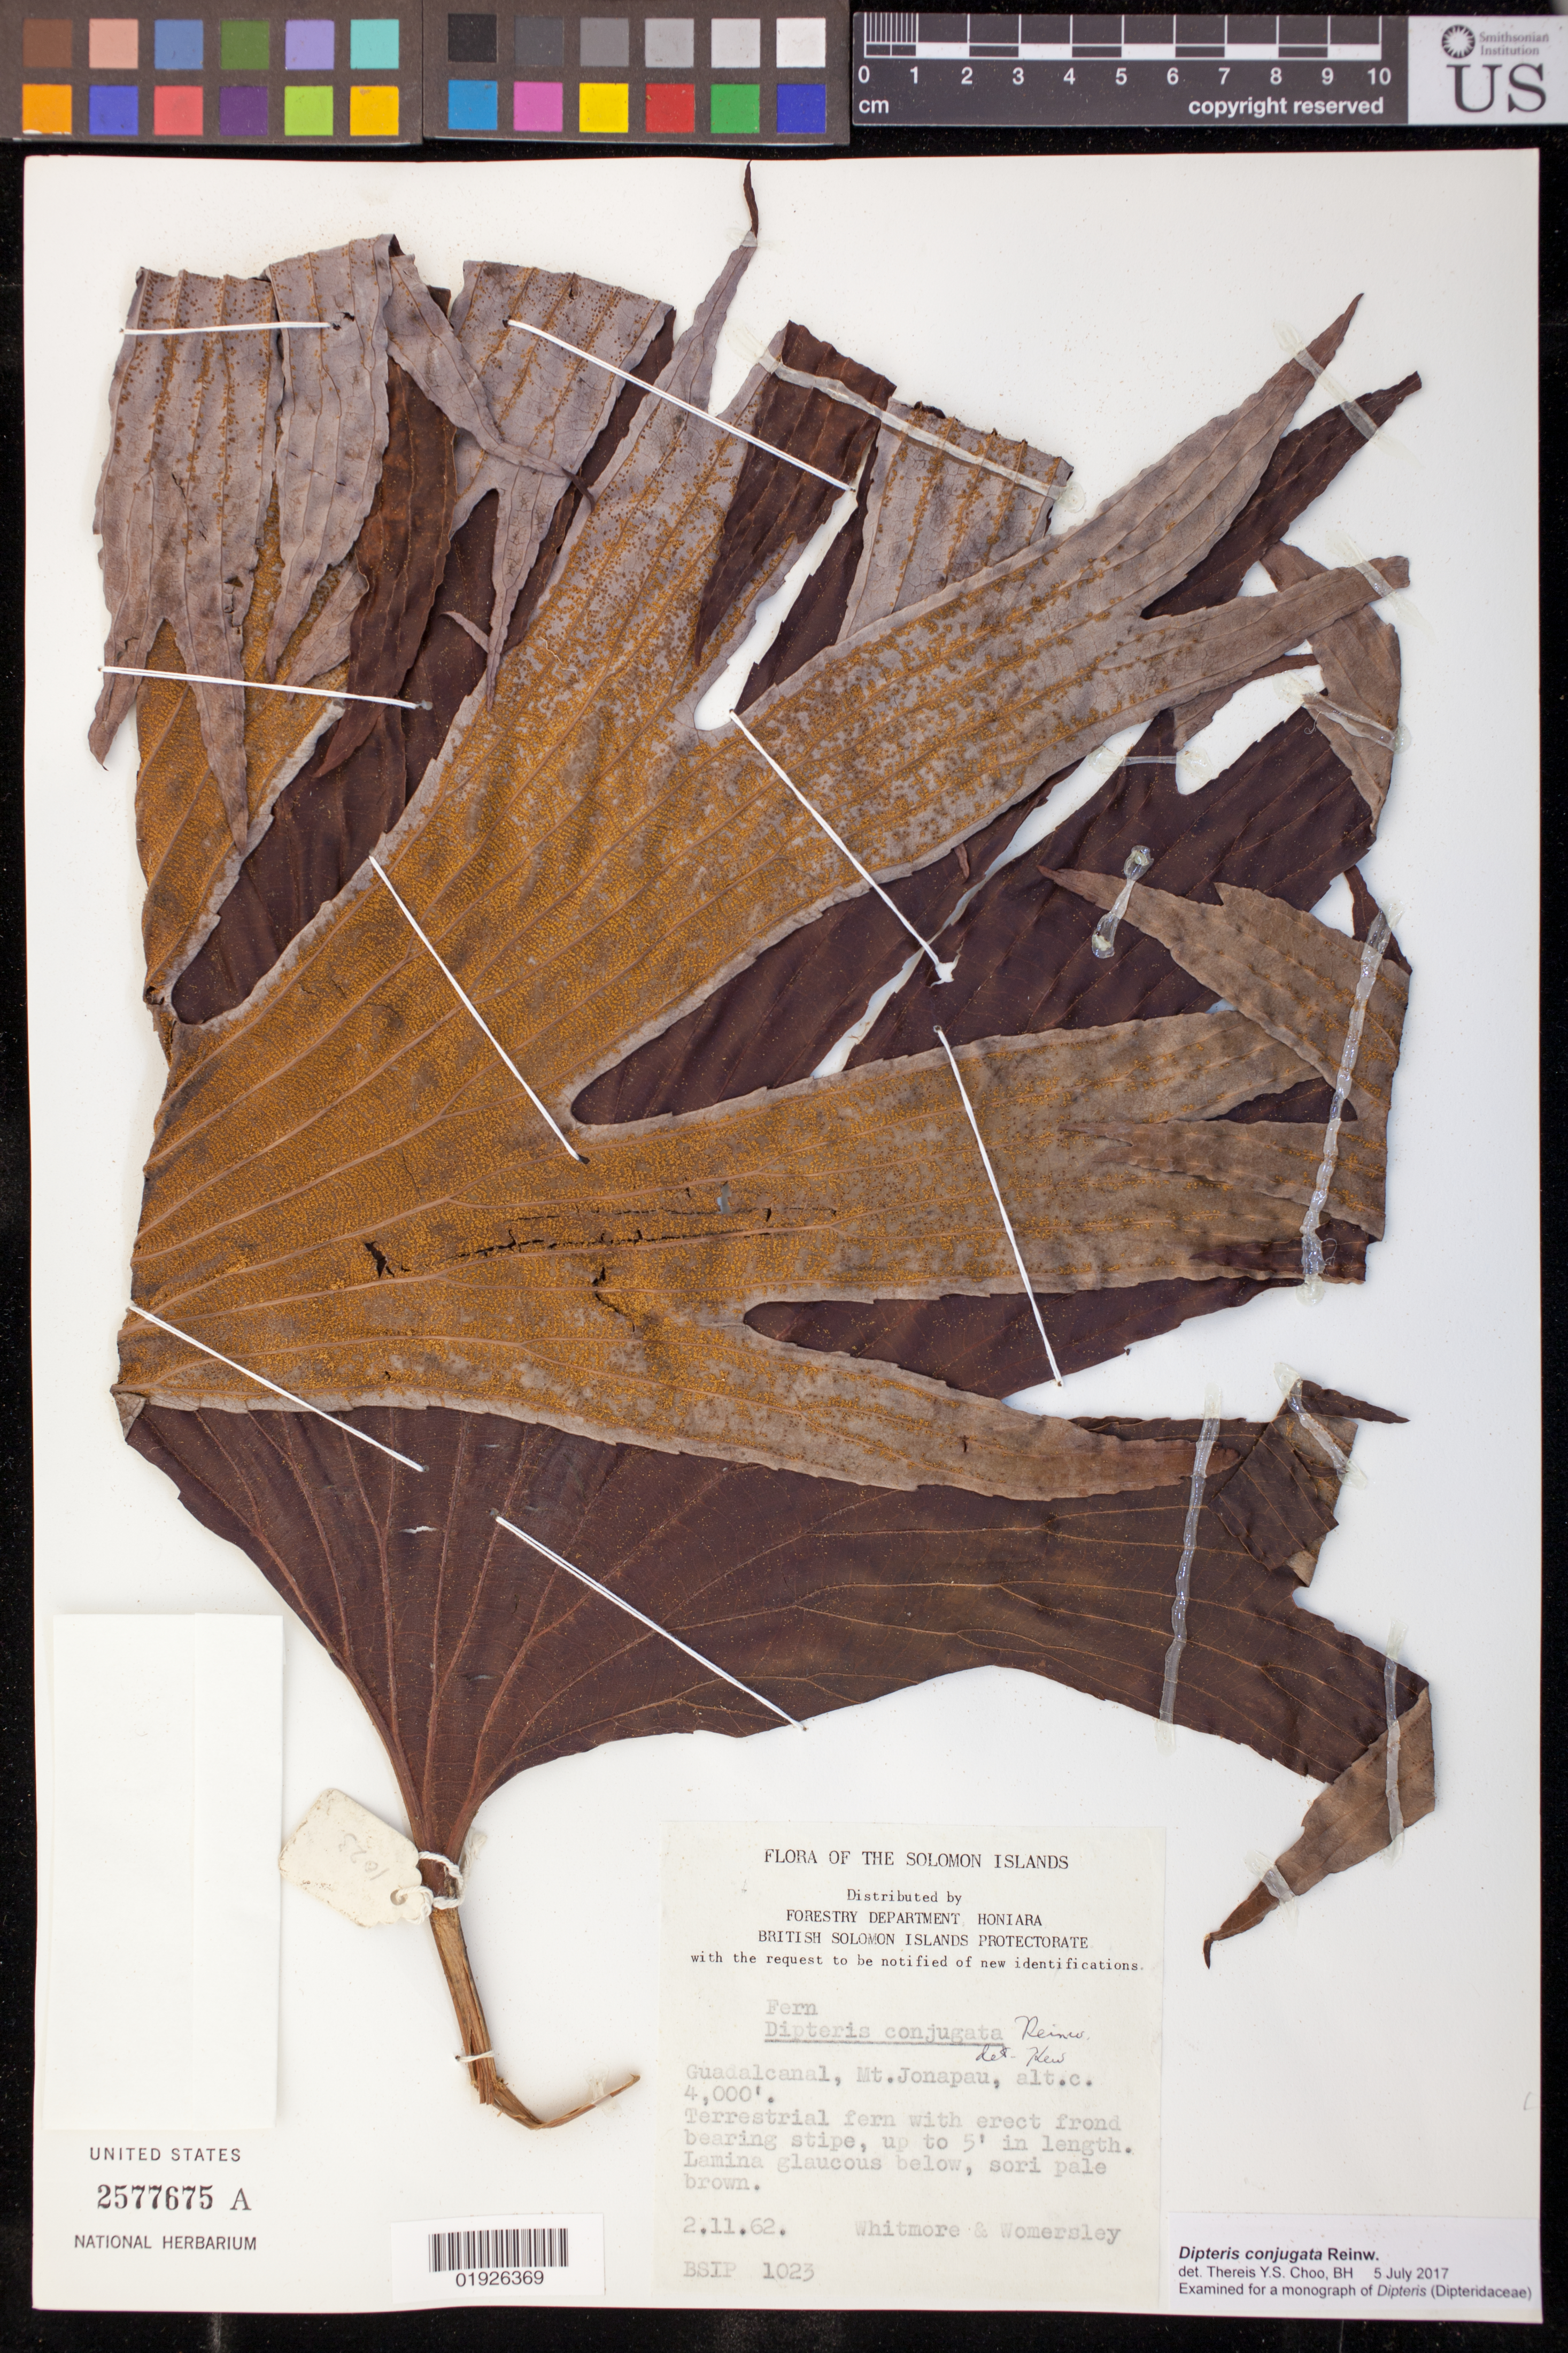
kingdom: Plantae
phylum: Tracheophyta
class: Polypodiopsida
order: Gleicheniales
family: Dipteridaceae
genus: Dipteris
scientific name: Dipteris conjugata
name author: Reinw.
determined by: Choo, Thereis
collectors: -. Whitmore & Womersley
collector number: BSIP 1023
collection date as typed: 2.11.62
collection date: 1962-11-02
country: Solomon Islands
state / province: Solomon Islands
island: Guadalcanal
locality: Guadalcanal: Mt. Jonapau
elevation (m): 1219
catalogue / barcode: US 2577675A